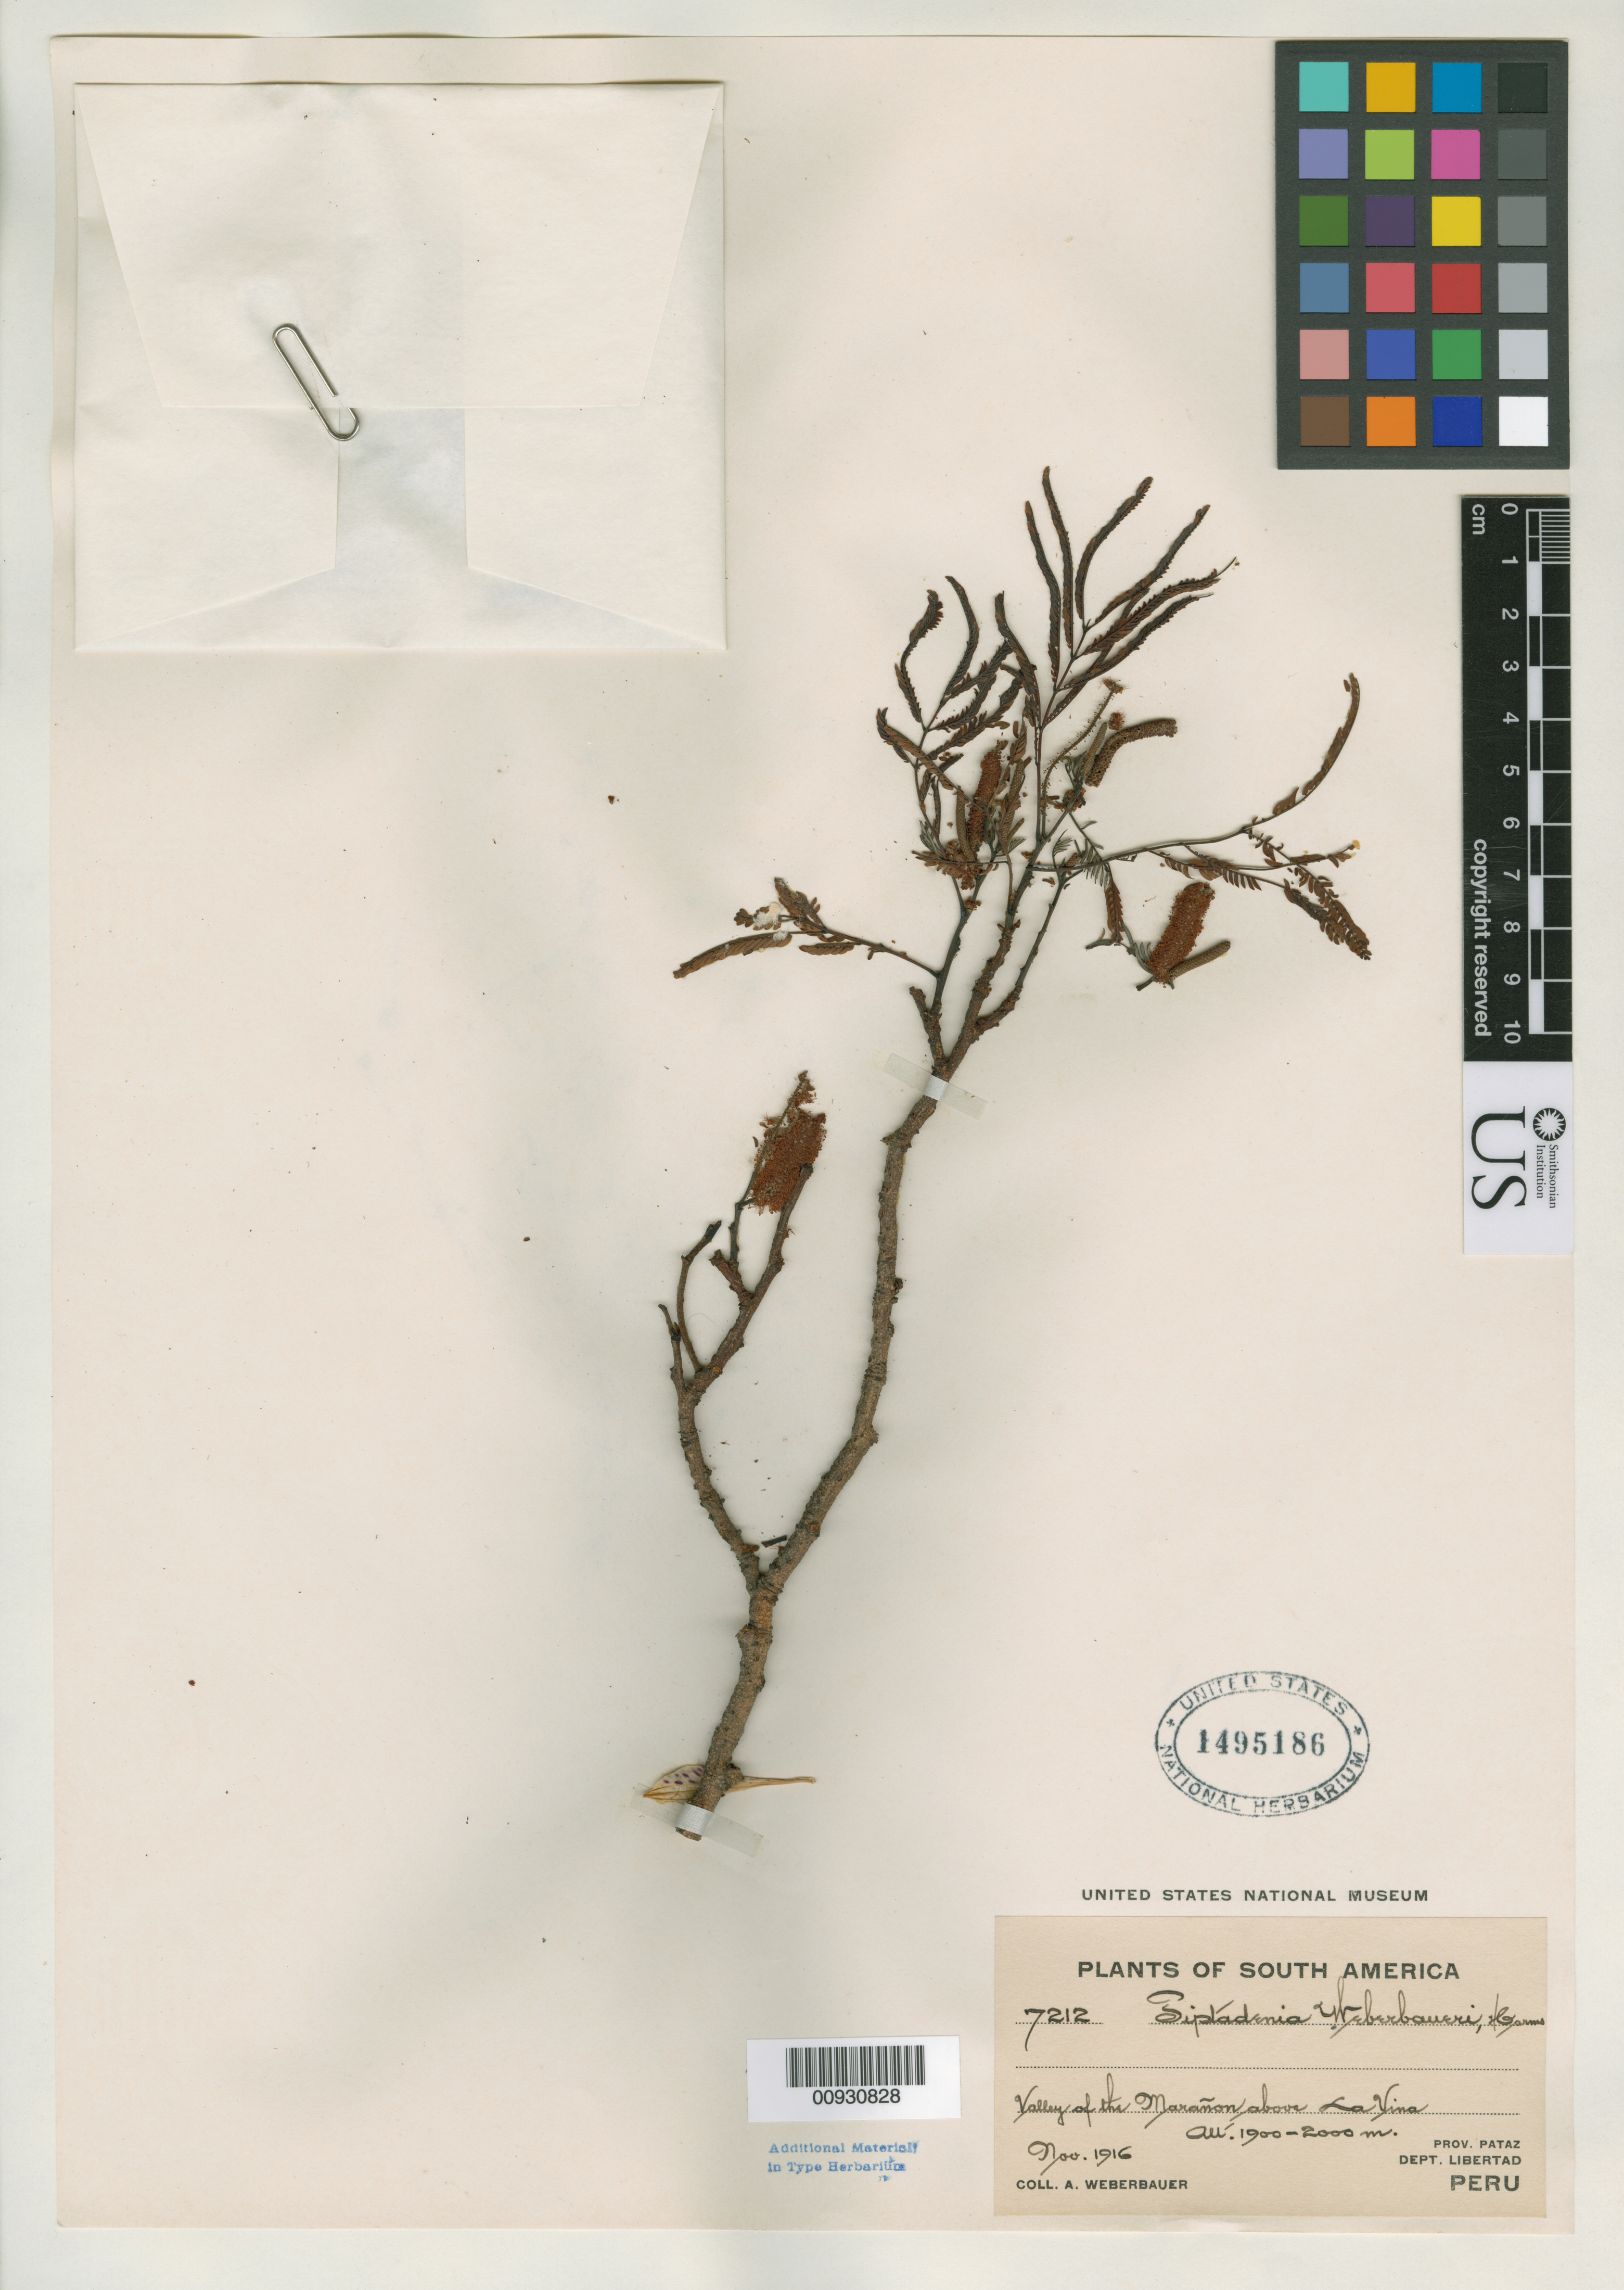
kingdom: Plantae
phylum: Tracheophyta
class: Magnoliopsida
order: Fabales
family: Fabaceae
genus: Piptadenia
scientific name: Piptadenia weberbaueri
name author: Harms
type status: Isotype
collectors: A. Weberbauer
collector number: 7212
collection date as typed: Nov 1916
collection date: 1916-11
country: Peru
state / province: La Libertad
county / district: Pataz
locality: Marañon Valley above La Vina.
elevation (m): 1900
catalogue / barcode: US 1495186